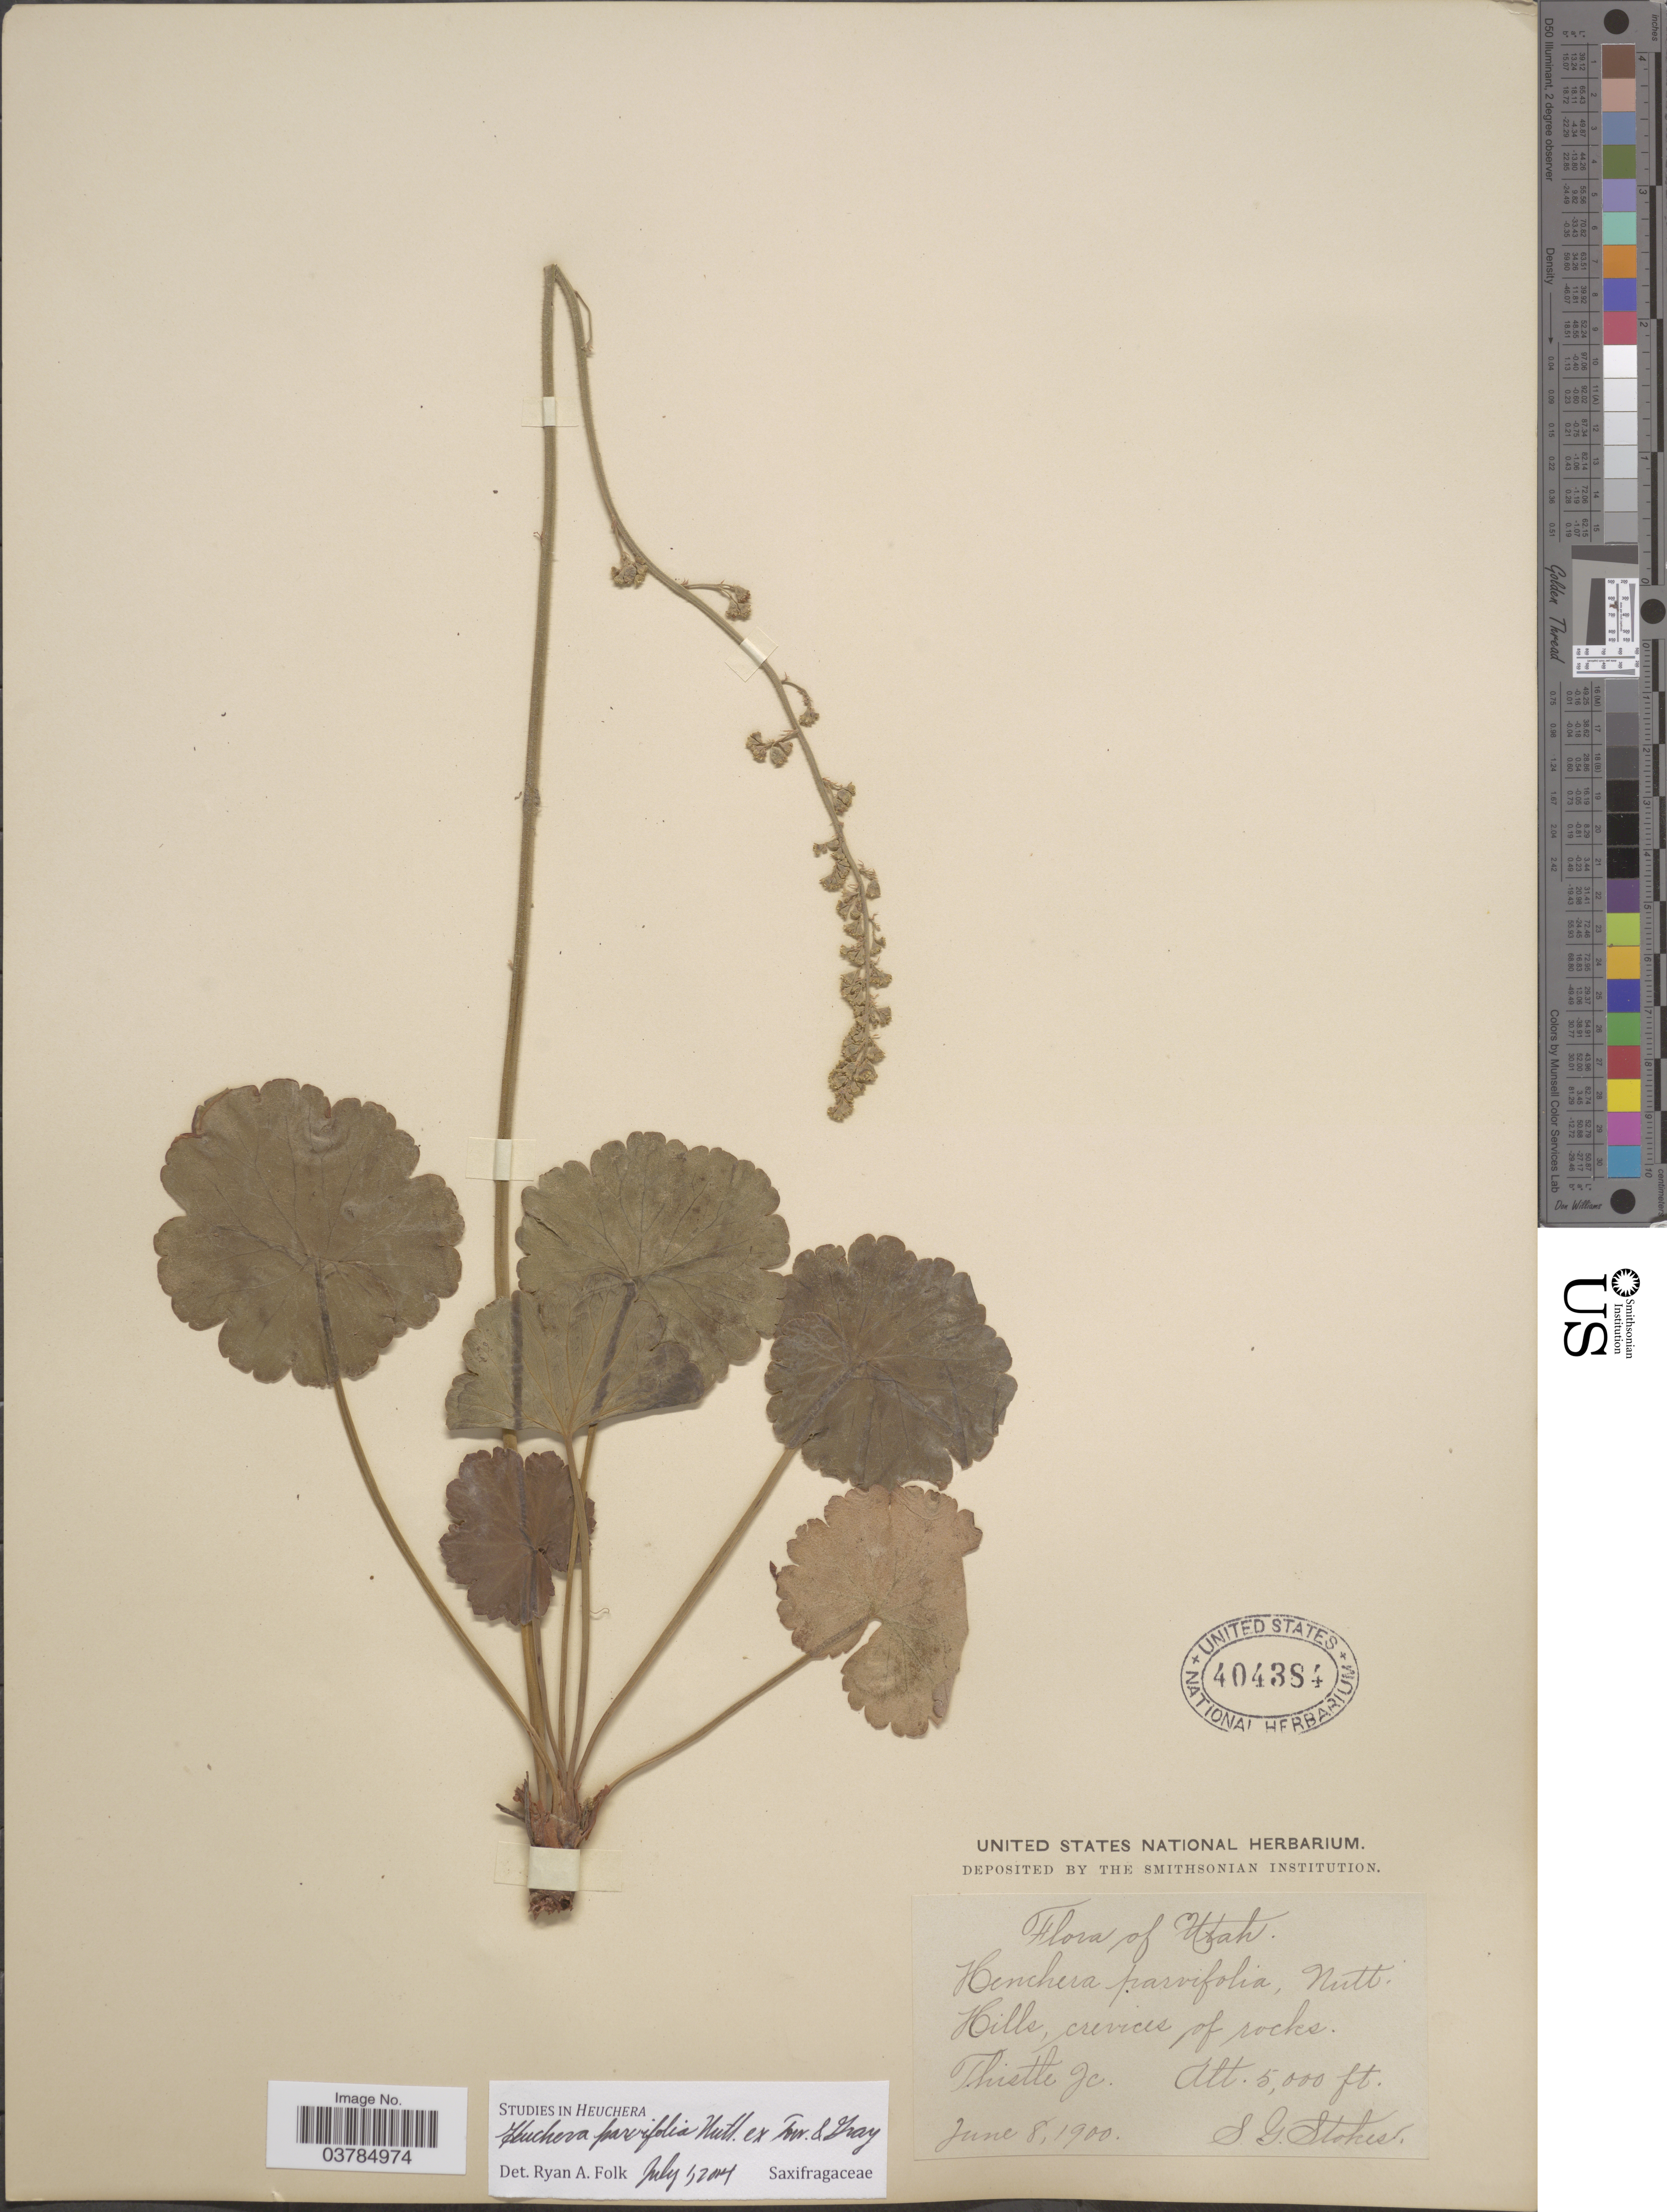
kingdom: Plantae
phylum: Tracheophyta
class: Magnoliopsida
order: Saxifragales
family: Saxifragaceae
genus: Heuchera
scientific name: Heuchera parvifolia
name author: Nutt.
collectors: S. G. Stokes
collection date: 1900-06-08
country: United States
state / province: Utah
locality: Hills, crevices of rocks. Thistle Jc.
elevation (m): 1524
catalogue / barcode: US 404384